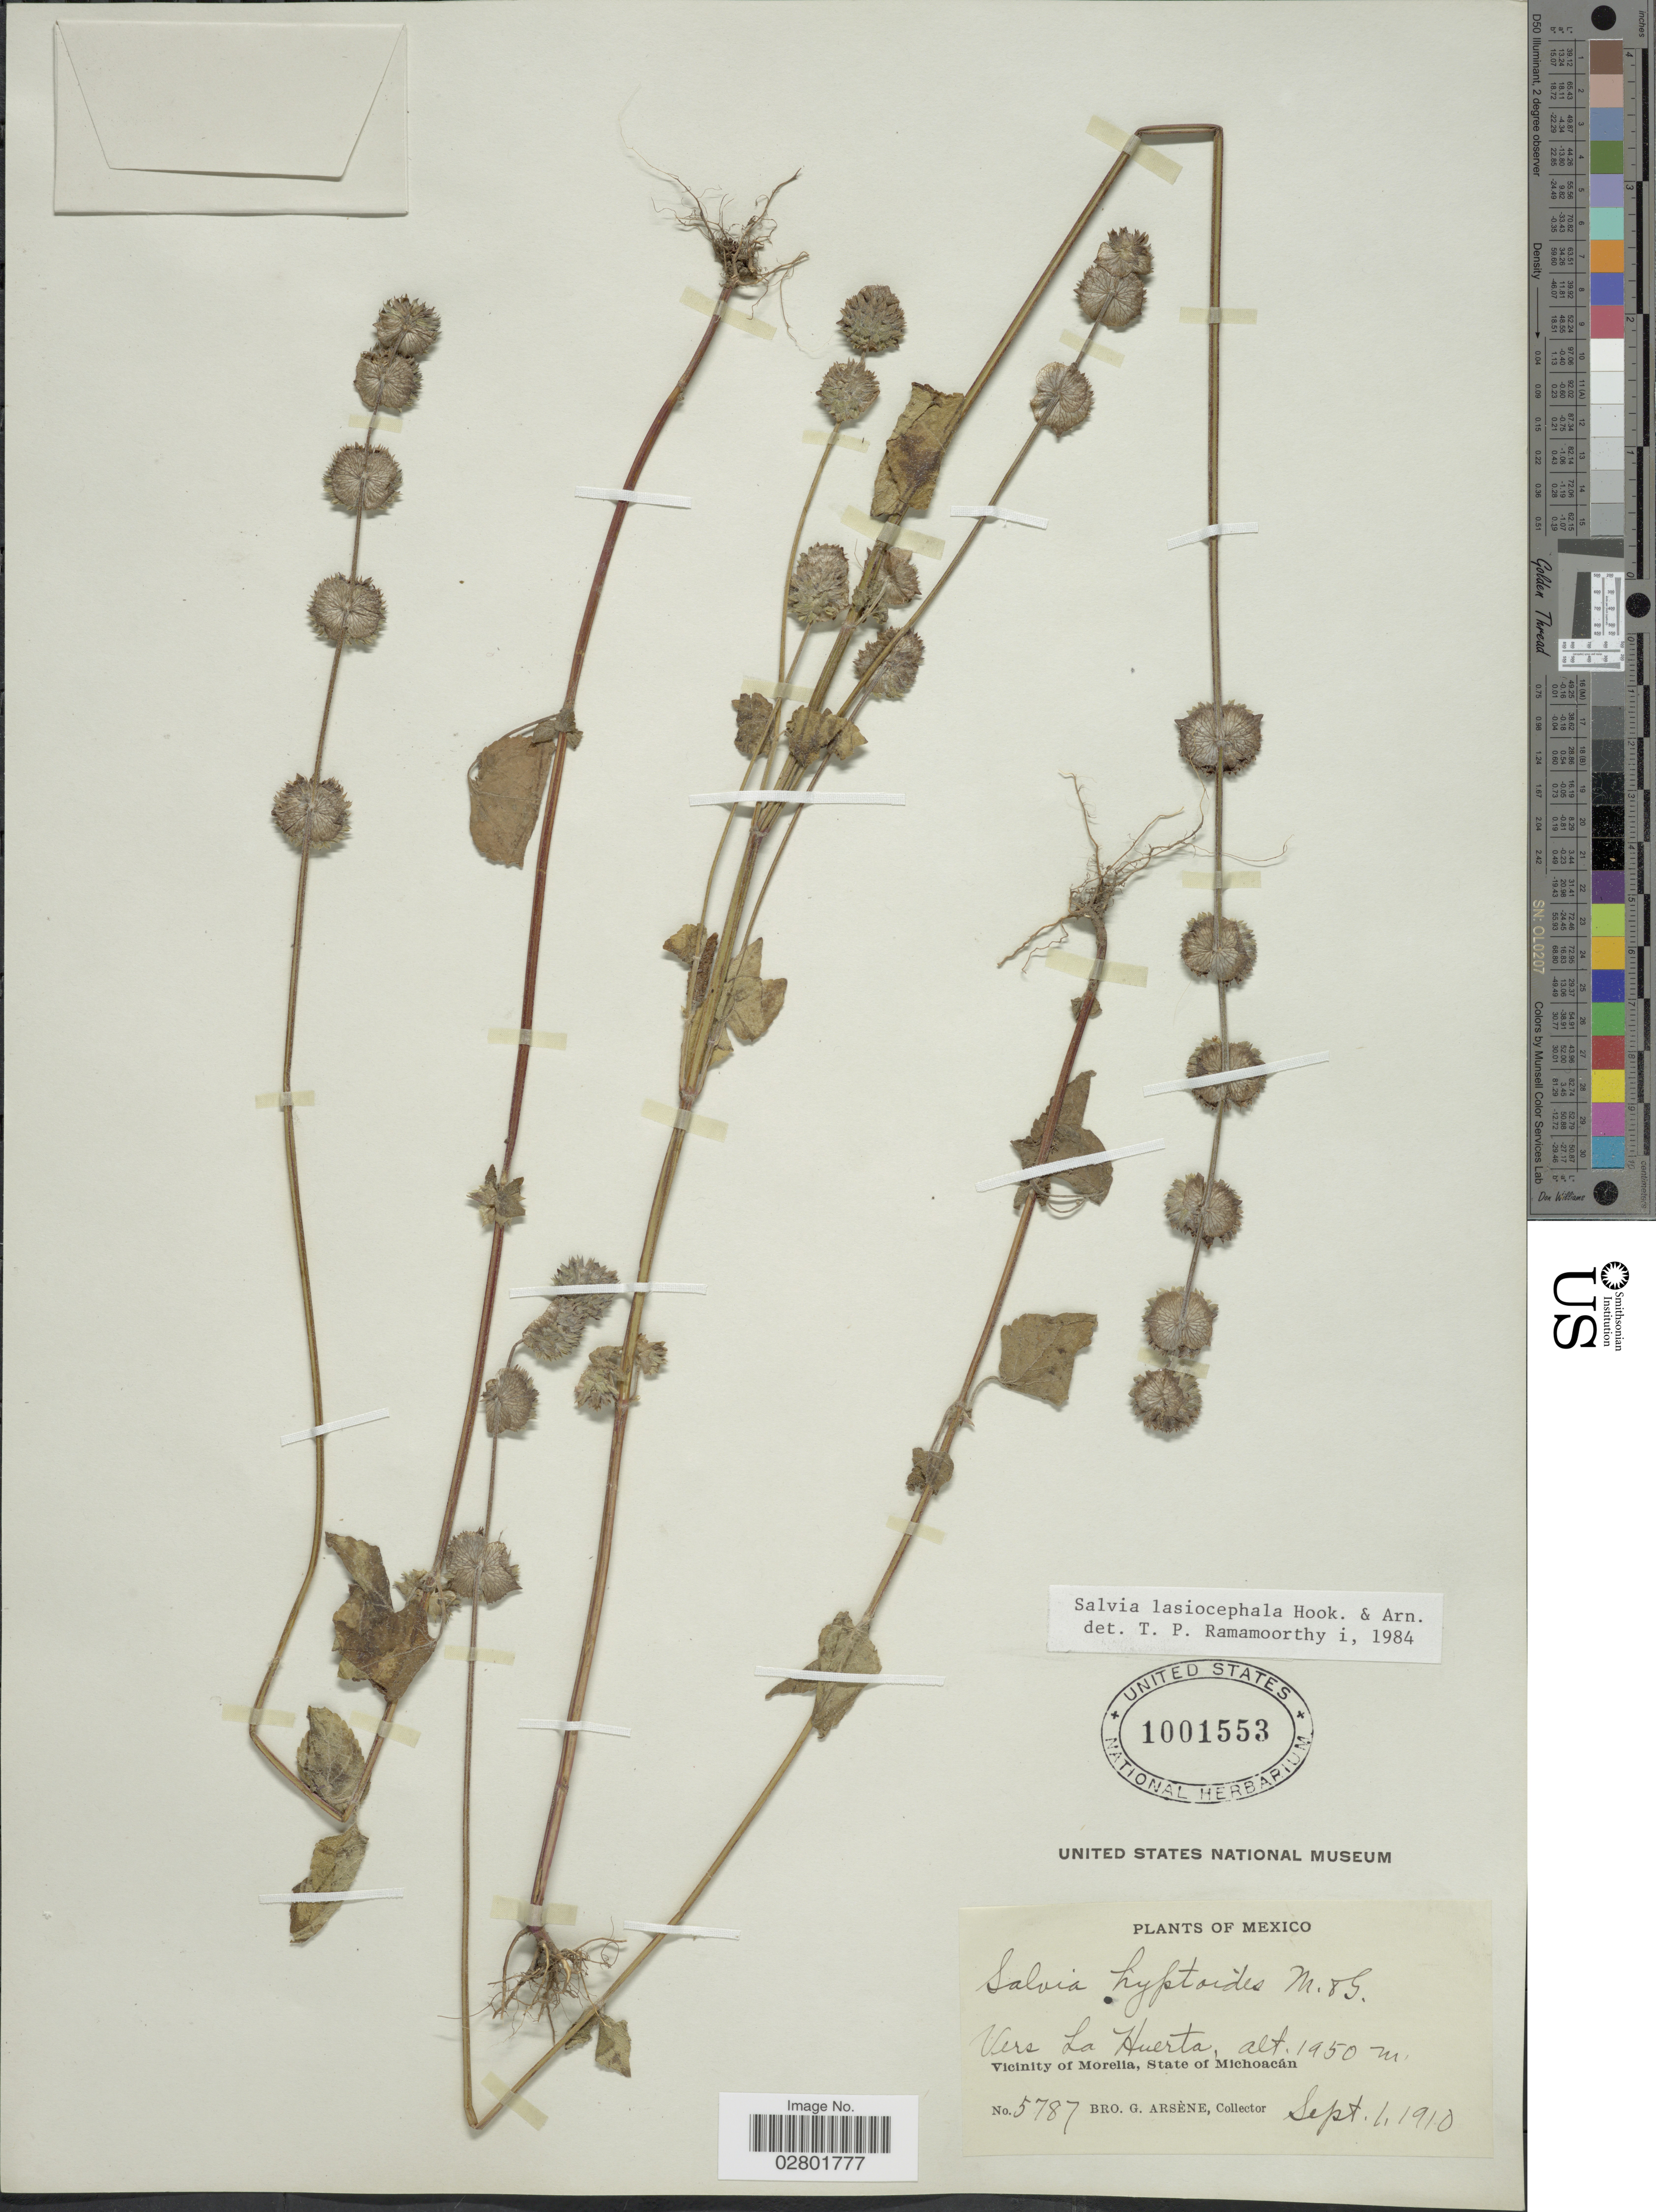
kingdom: Plantae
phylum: Tracheophyta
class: Magnoliopsida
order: Lamiales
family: Lamiaceae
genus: Salvia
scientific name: Salvia lasiocephala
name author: Hook. & Arn.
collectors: Bro. G. Arsène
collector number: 5787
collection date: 1910-09-01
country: Mexico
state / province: Michoacán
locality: Vers La Huerta, Vicinity of Morelia.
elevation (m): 1950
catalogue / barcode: US 1001553